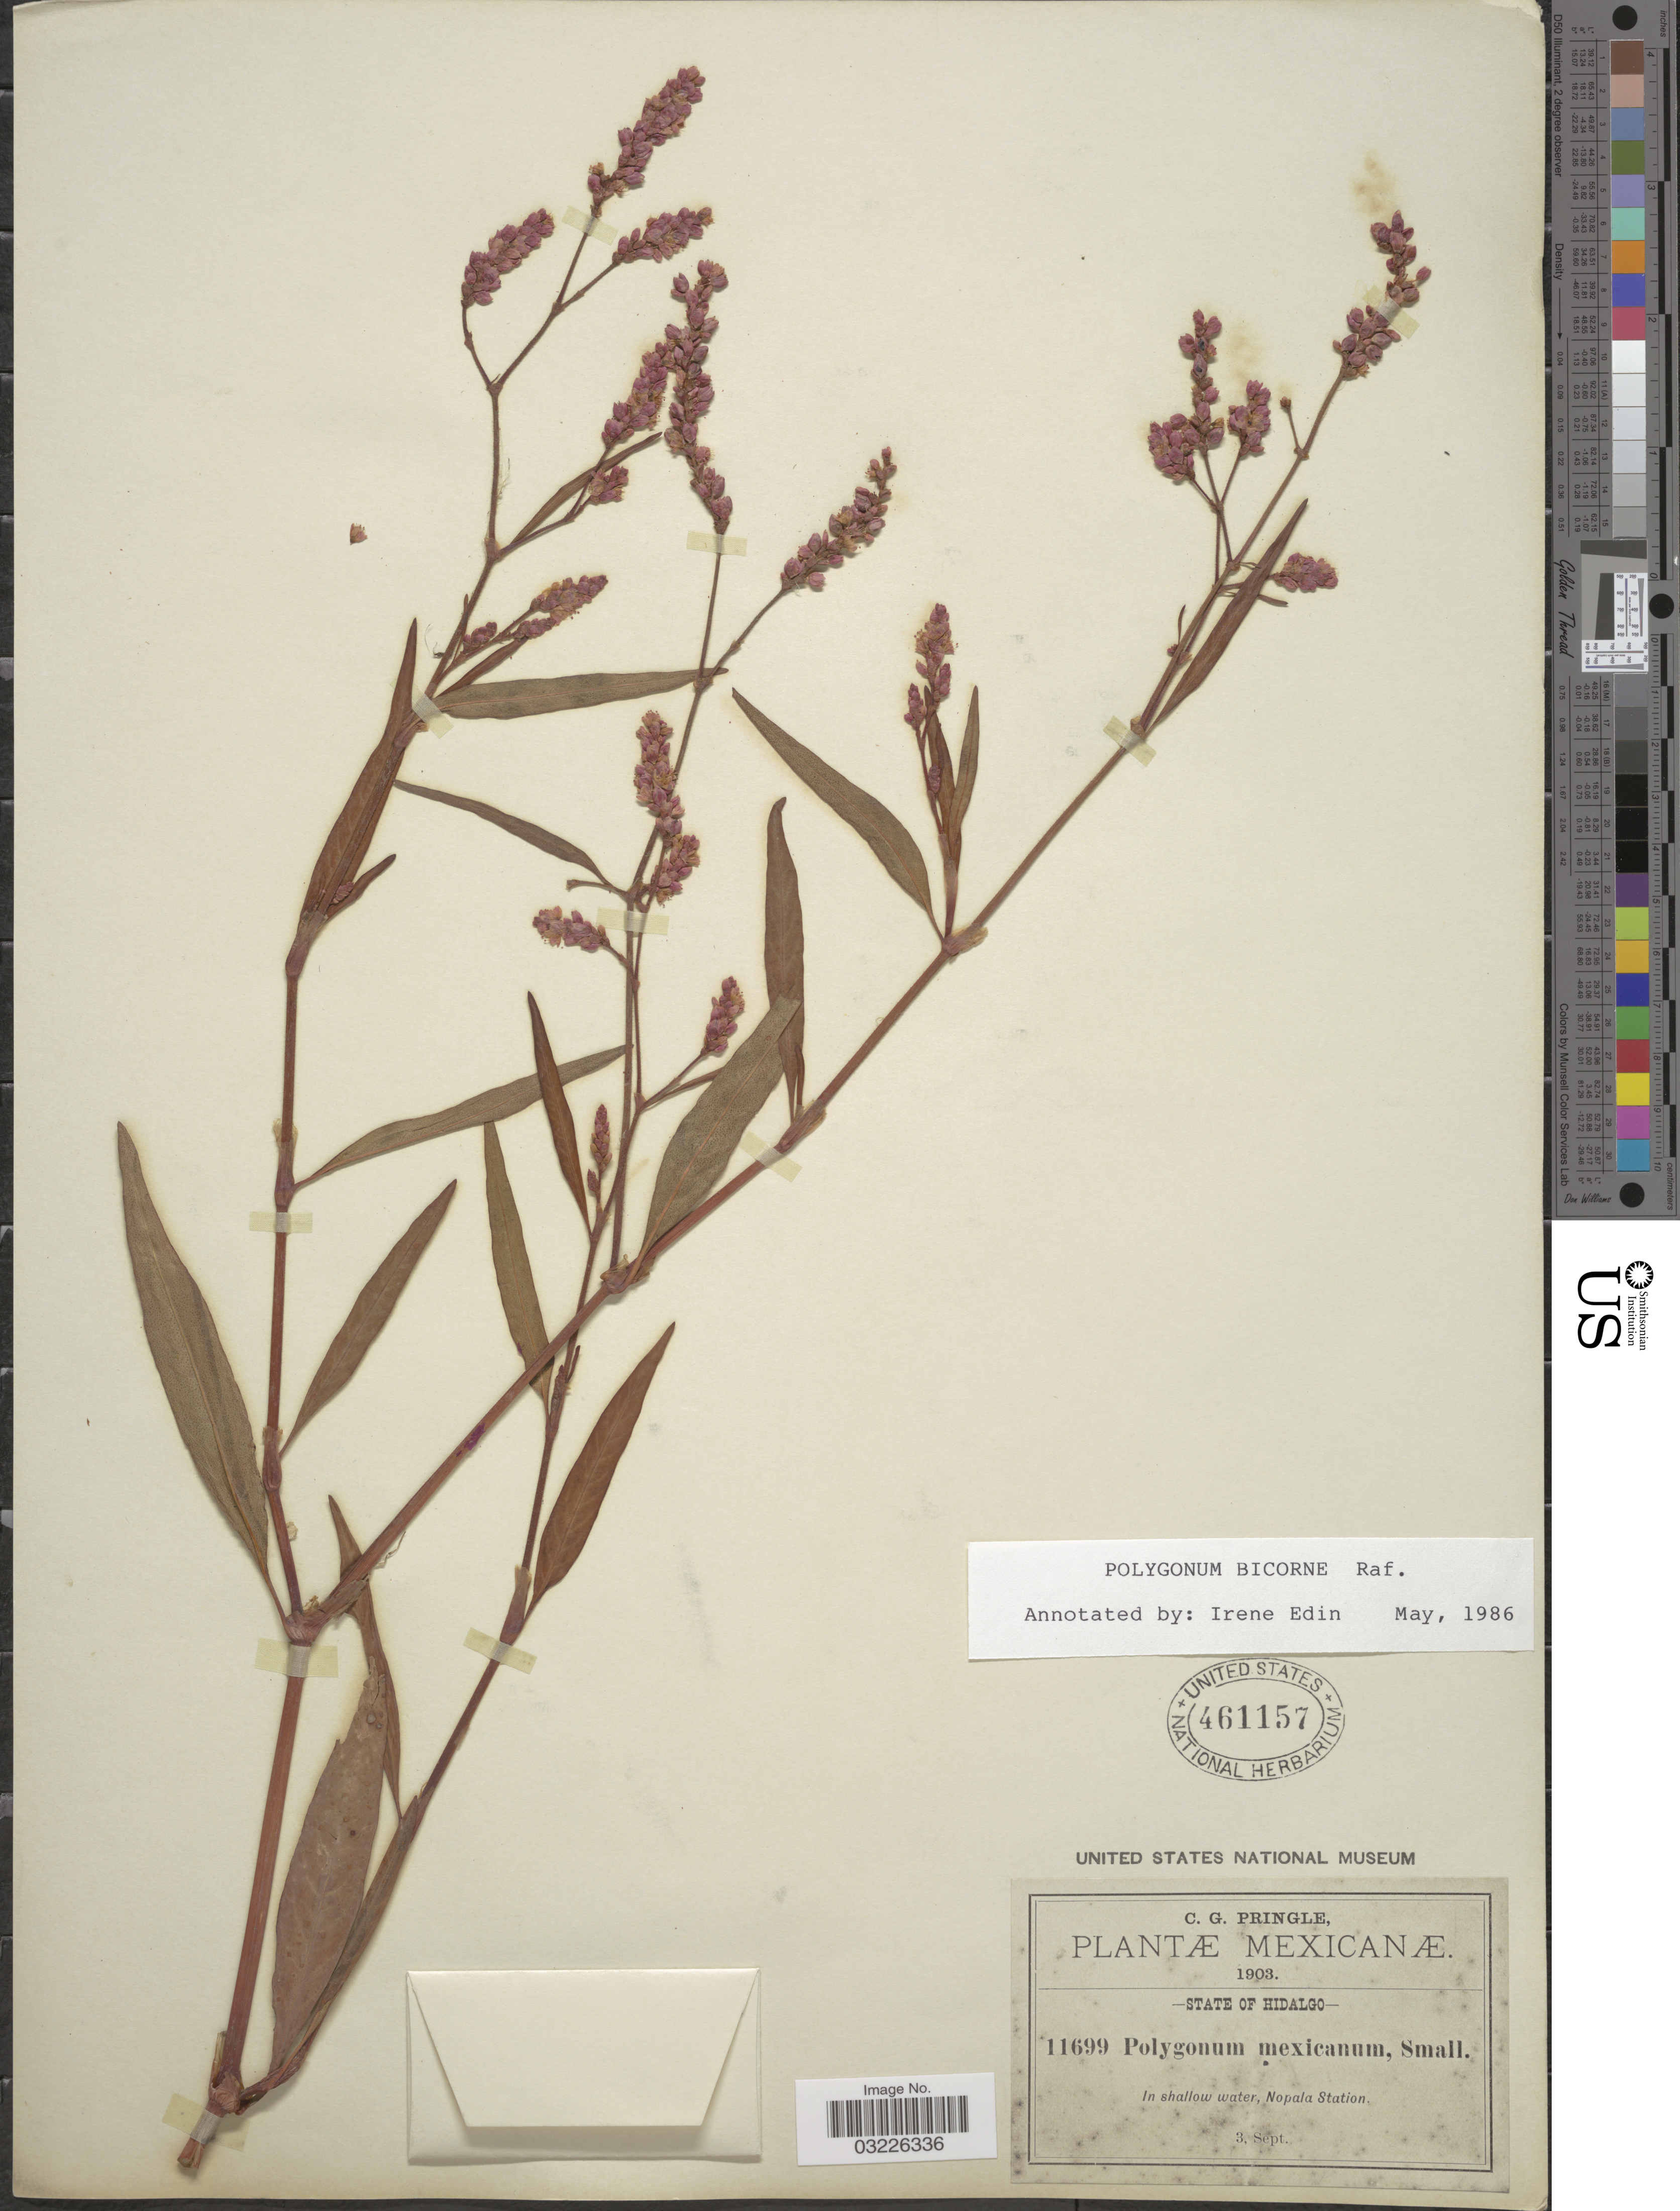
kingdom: Plantae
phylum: Tracheophyta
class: Magnoliopsida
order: Caryophyllales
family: Polygonaceae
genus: Persicaria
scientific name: Persicaria sp.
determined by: Atha, D. E.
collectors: C. G. Pringle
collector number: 11699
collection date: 1903-09-03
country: Mexico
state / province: Hidalgo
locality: In shallow water, Nopala Station.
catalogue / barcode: US 461157